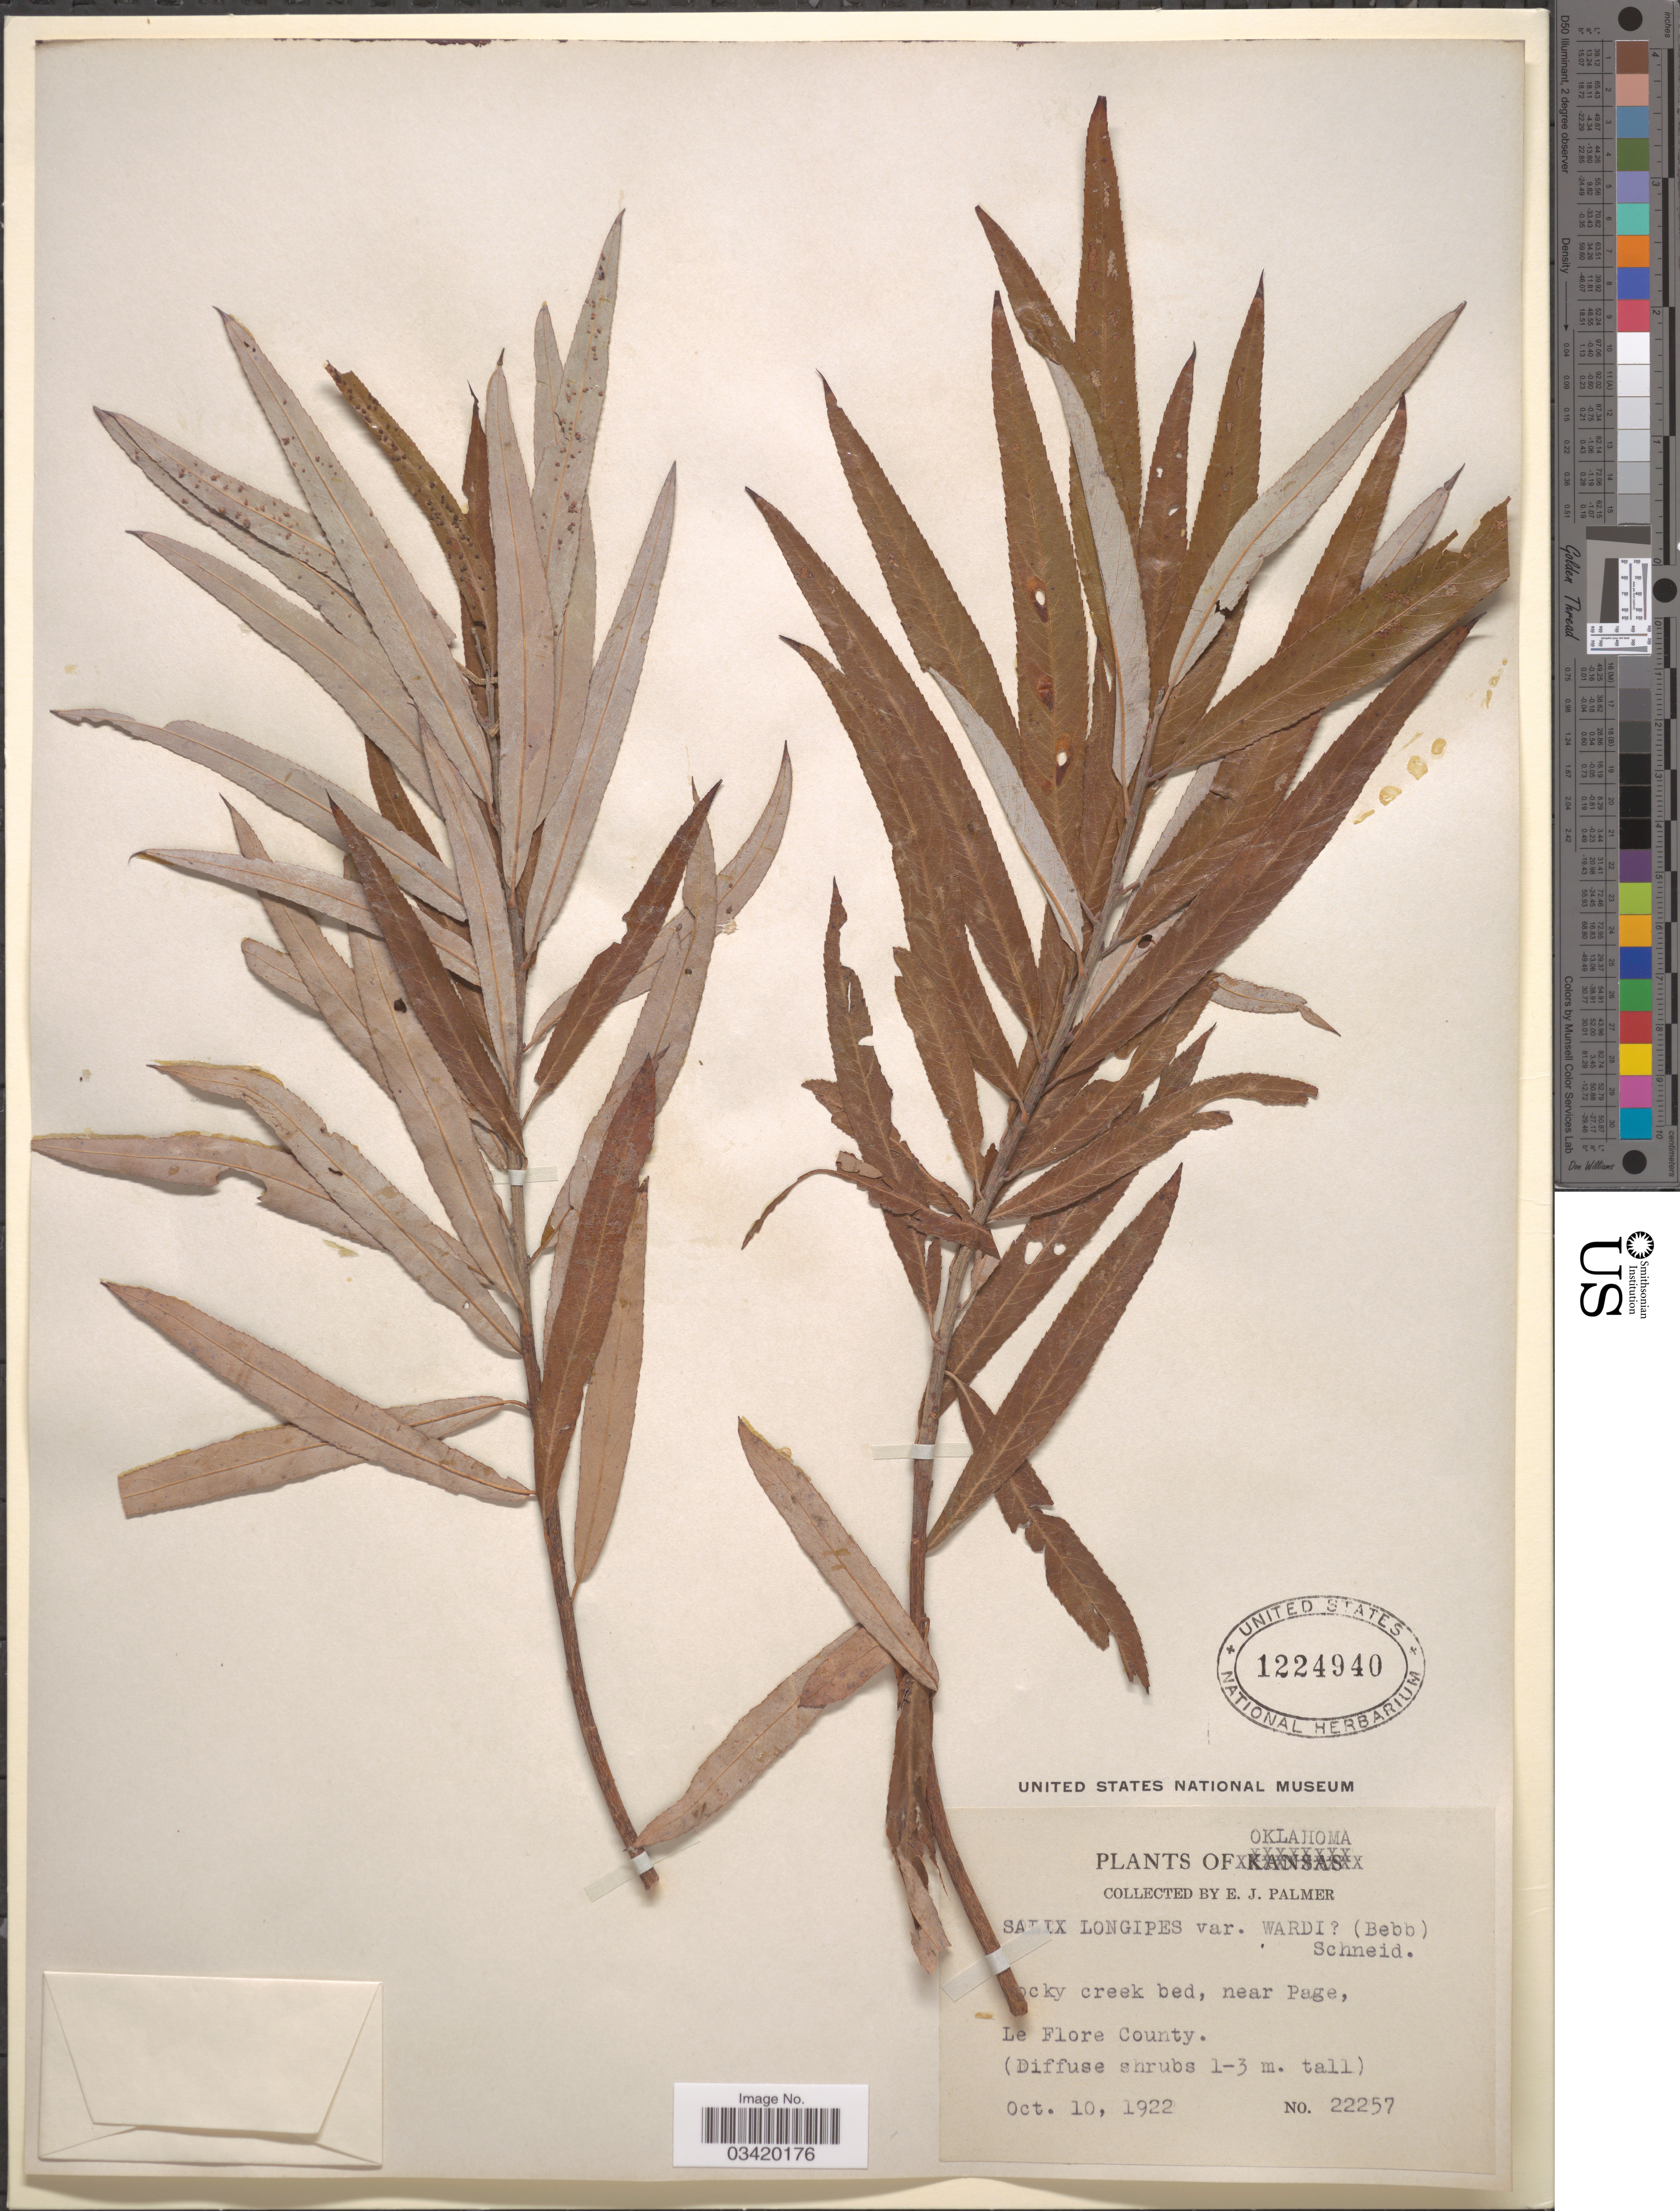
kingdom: Plantae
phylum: Tracheophyta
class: Magnoliopsida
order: Malpighiales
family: Salicaceae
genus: Salix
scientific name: Salix caroliniana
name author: Michx.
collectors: E. J. Palmer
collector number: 22257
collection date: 1922-10-10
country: United States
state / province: Oklahoma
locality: Near Page, Le Flore County.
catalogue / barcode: US 1224940